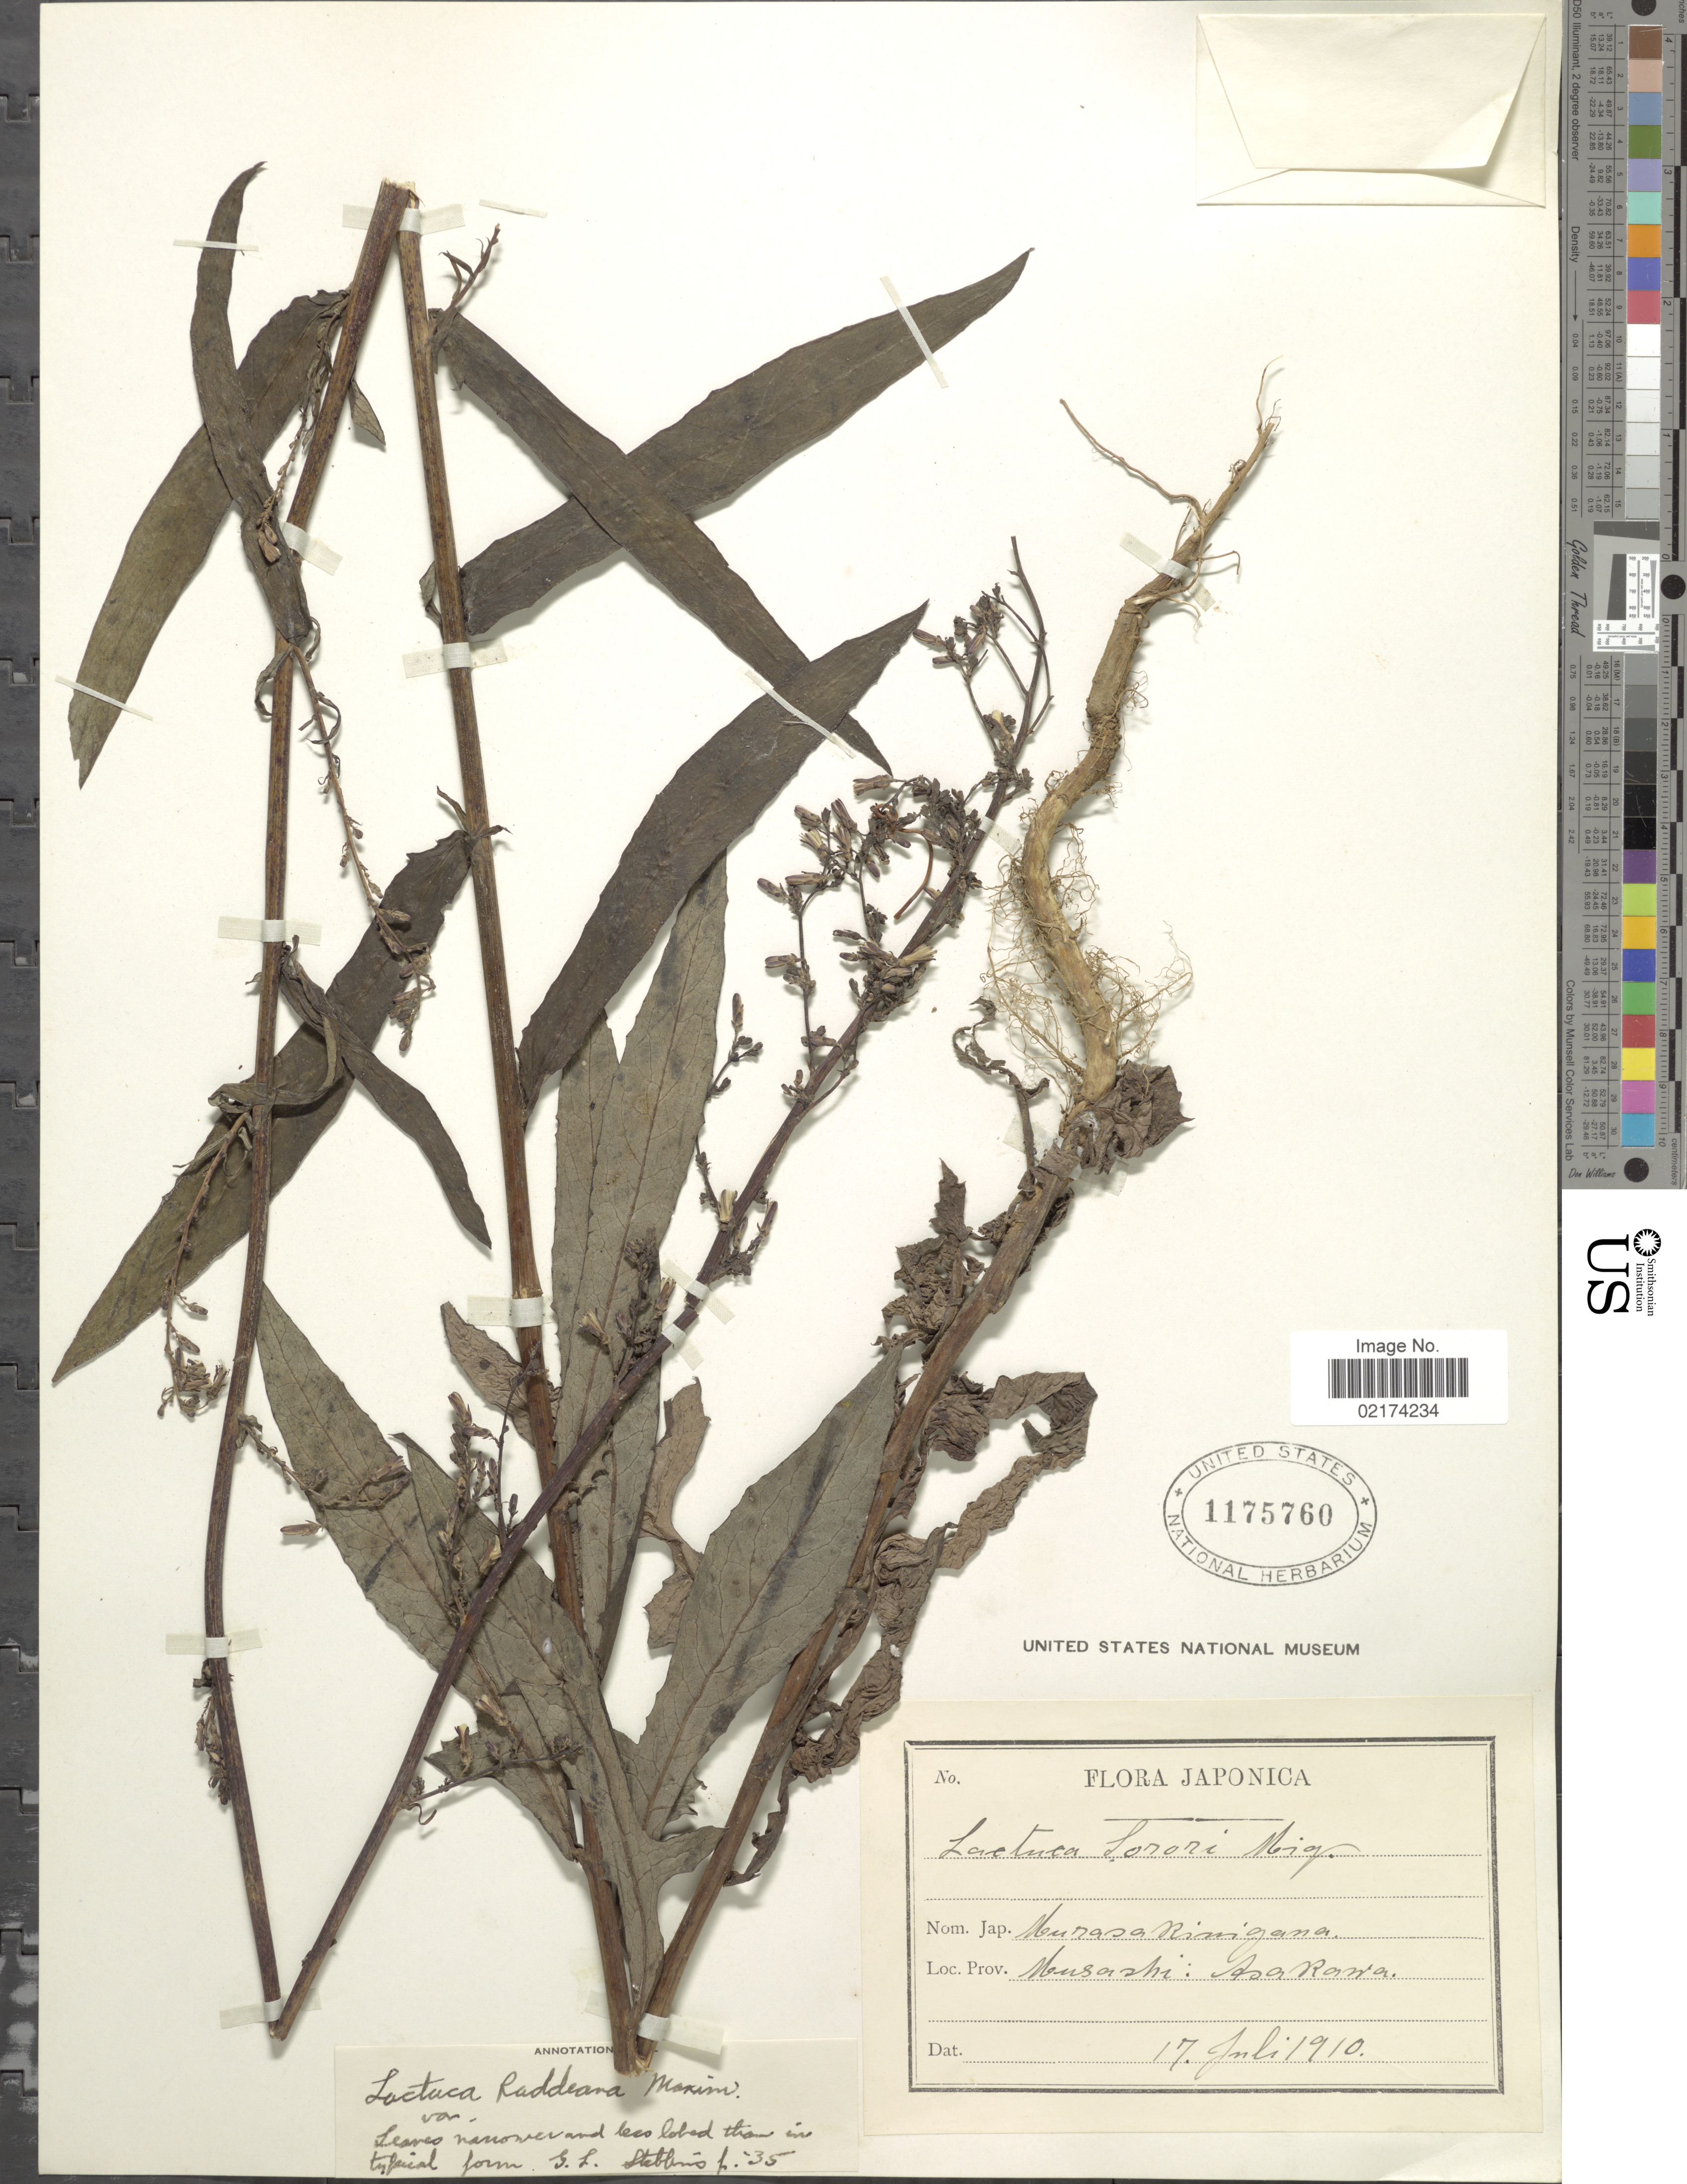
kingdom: Plantae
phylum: Tracheophyta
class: Magnoliopsida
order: Asterales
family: Asteraceae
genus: Lactuca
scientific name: Lactuca raddeana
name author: Maxim.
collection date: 1910-07-17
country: Japan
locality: Musashi, Asakawa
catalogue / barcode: US 1175760